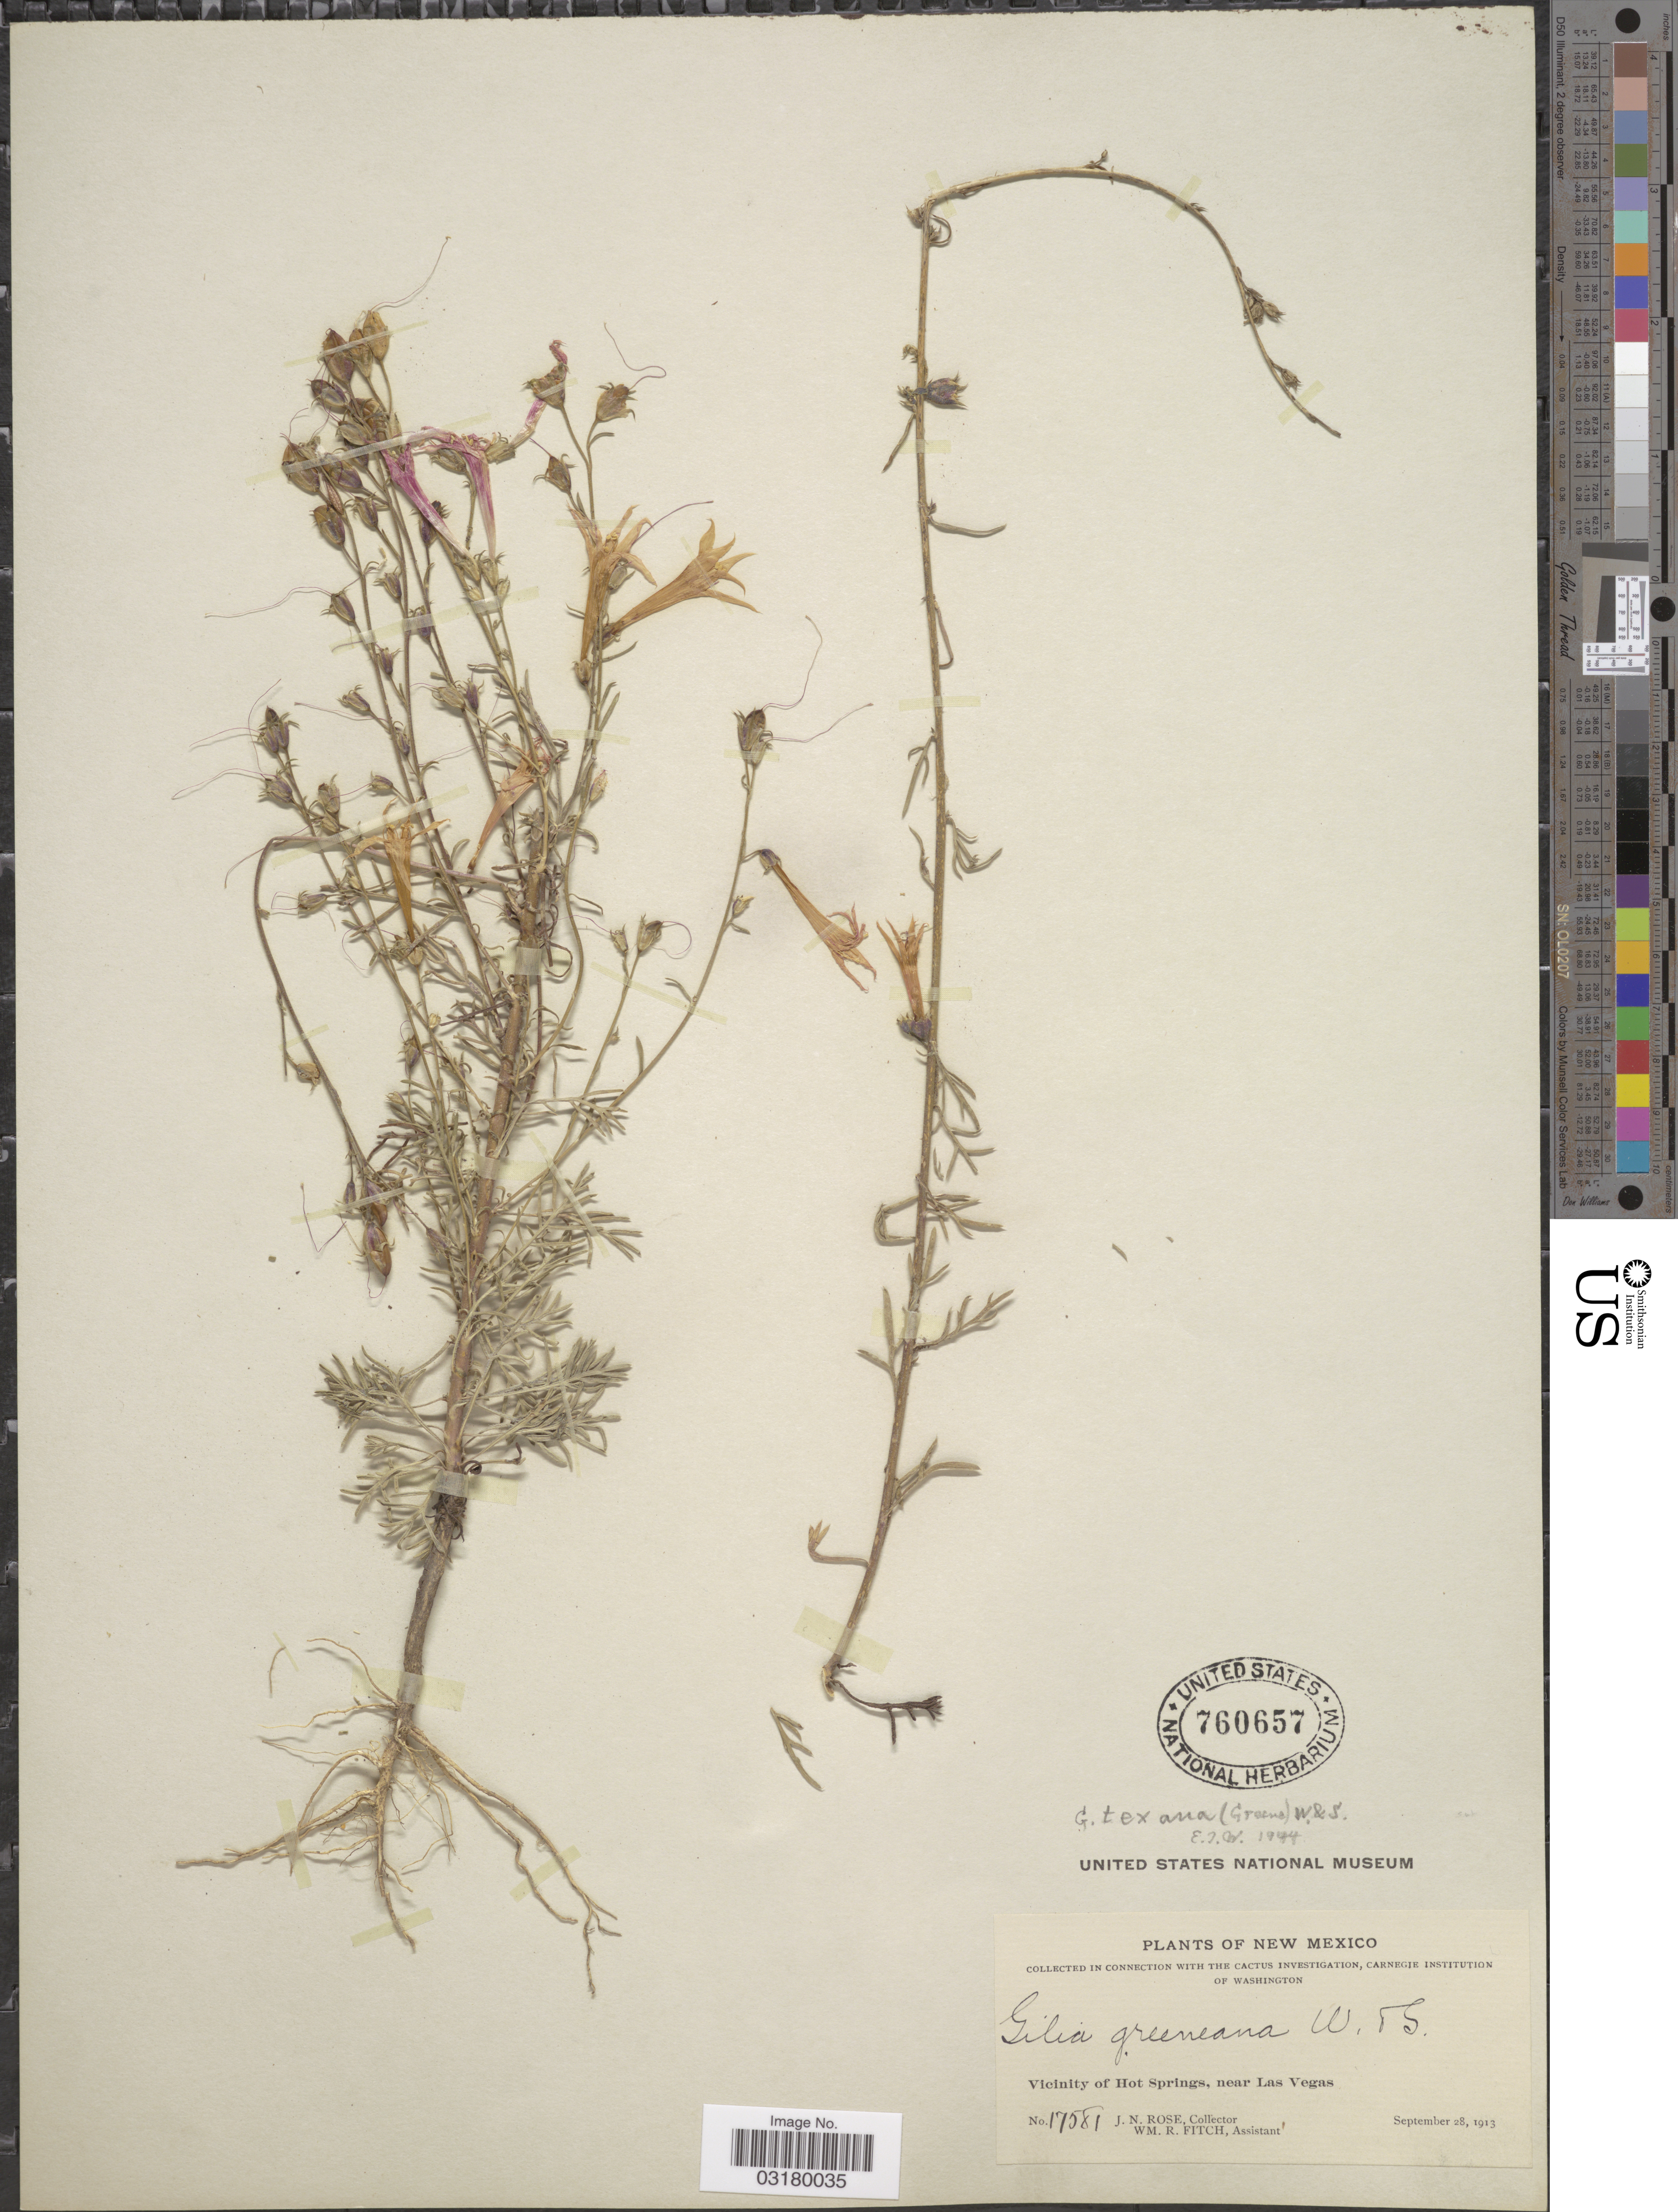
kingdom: Plantae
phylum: Tracheophyta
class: Magnoliopsida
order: Ericales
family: Polemoniaceae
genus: Ipomopsis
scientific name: Ipomopsis aggregata subsp. formosissima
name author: (Greene) Wherry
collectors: J. N. Rose & W. R. Fitch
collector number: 17581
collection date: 1913-09-28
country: United States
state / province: New Mexico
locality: Vicinity of Hot Springs, near Las Vegas.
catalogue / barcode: US 760657